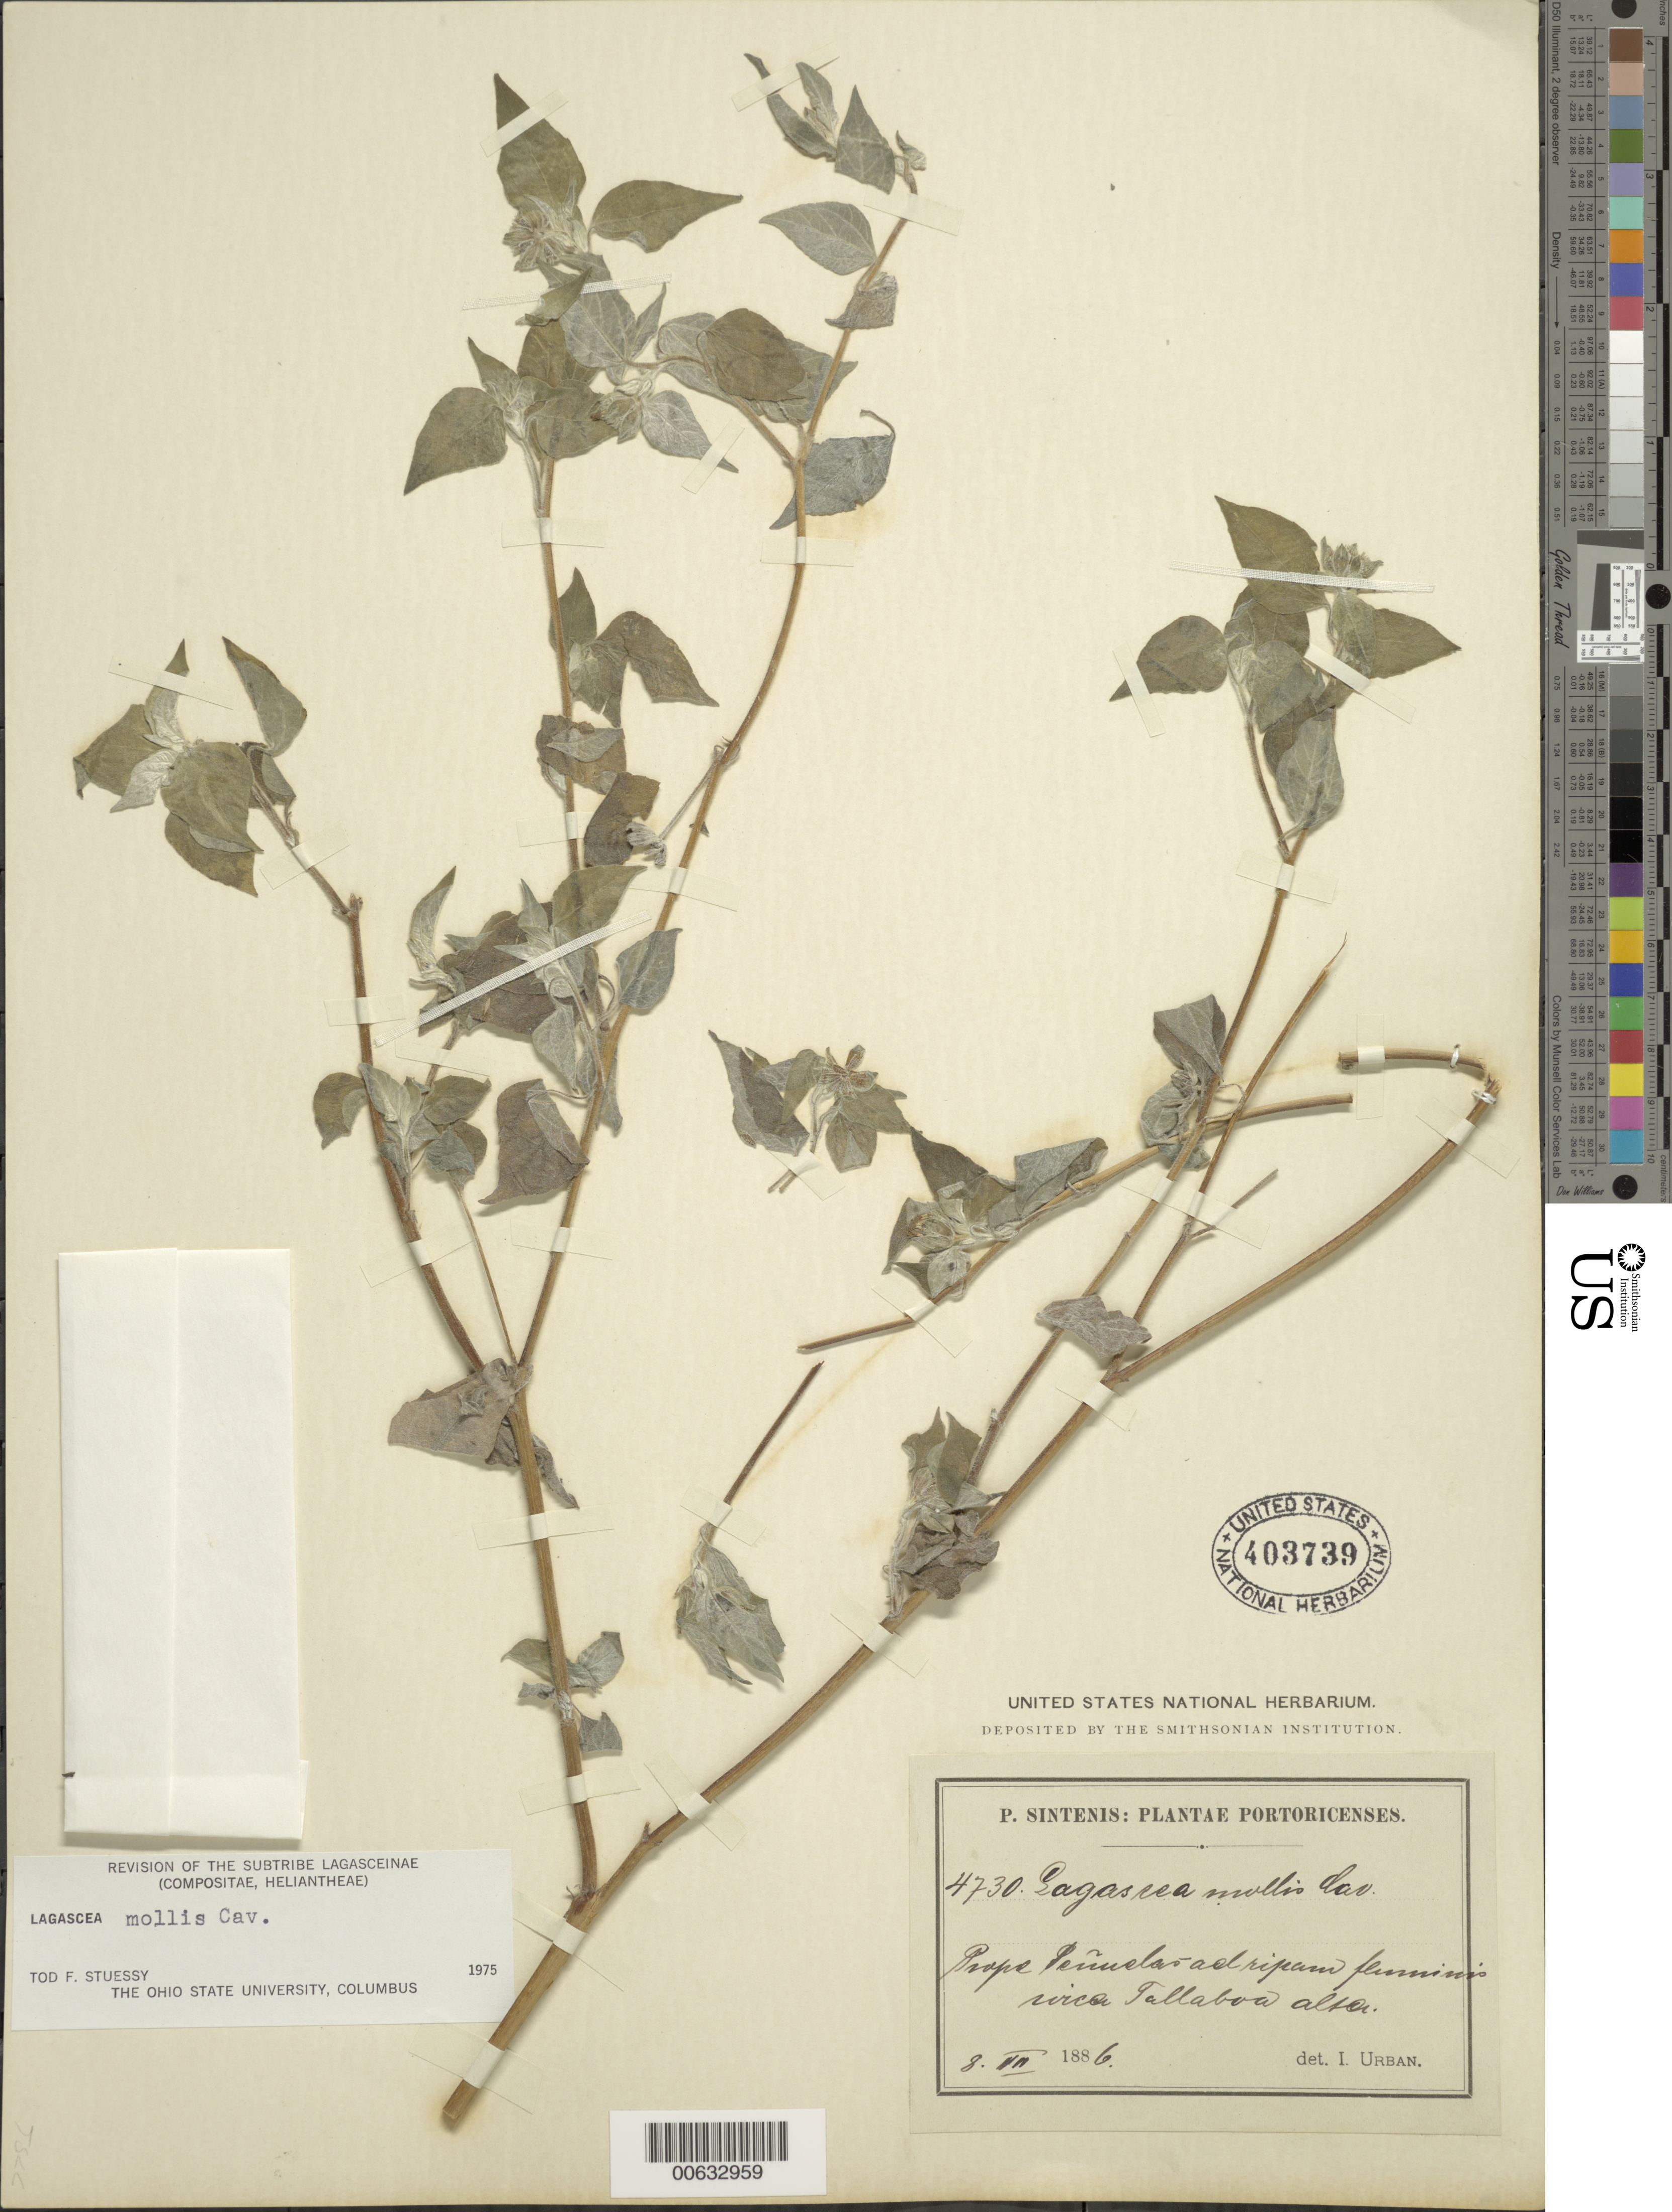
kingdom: Plantae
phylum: Tracheophyta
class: Magnoliopsida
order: Asterales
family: Asteraceae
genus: Lagascea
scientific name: Lagascea mollis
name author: Cav.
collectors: P. Sintenis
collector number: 4730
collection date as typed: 08 Aug 1886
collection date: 1886-08-08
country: Puerto Rico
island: Greater Antilles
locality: Prope Peñuelas, ad ripam fluminis circa Tallaboa alto.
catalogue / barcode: US 403739